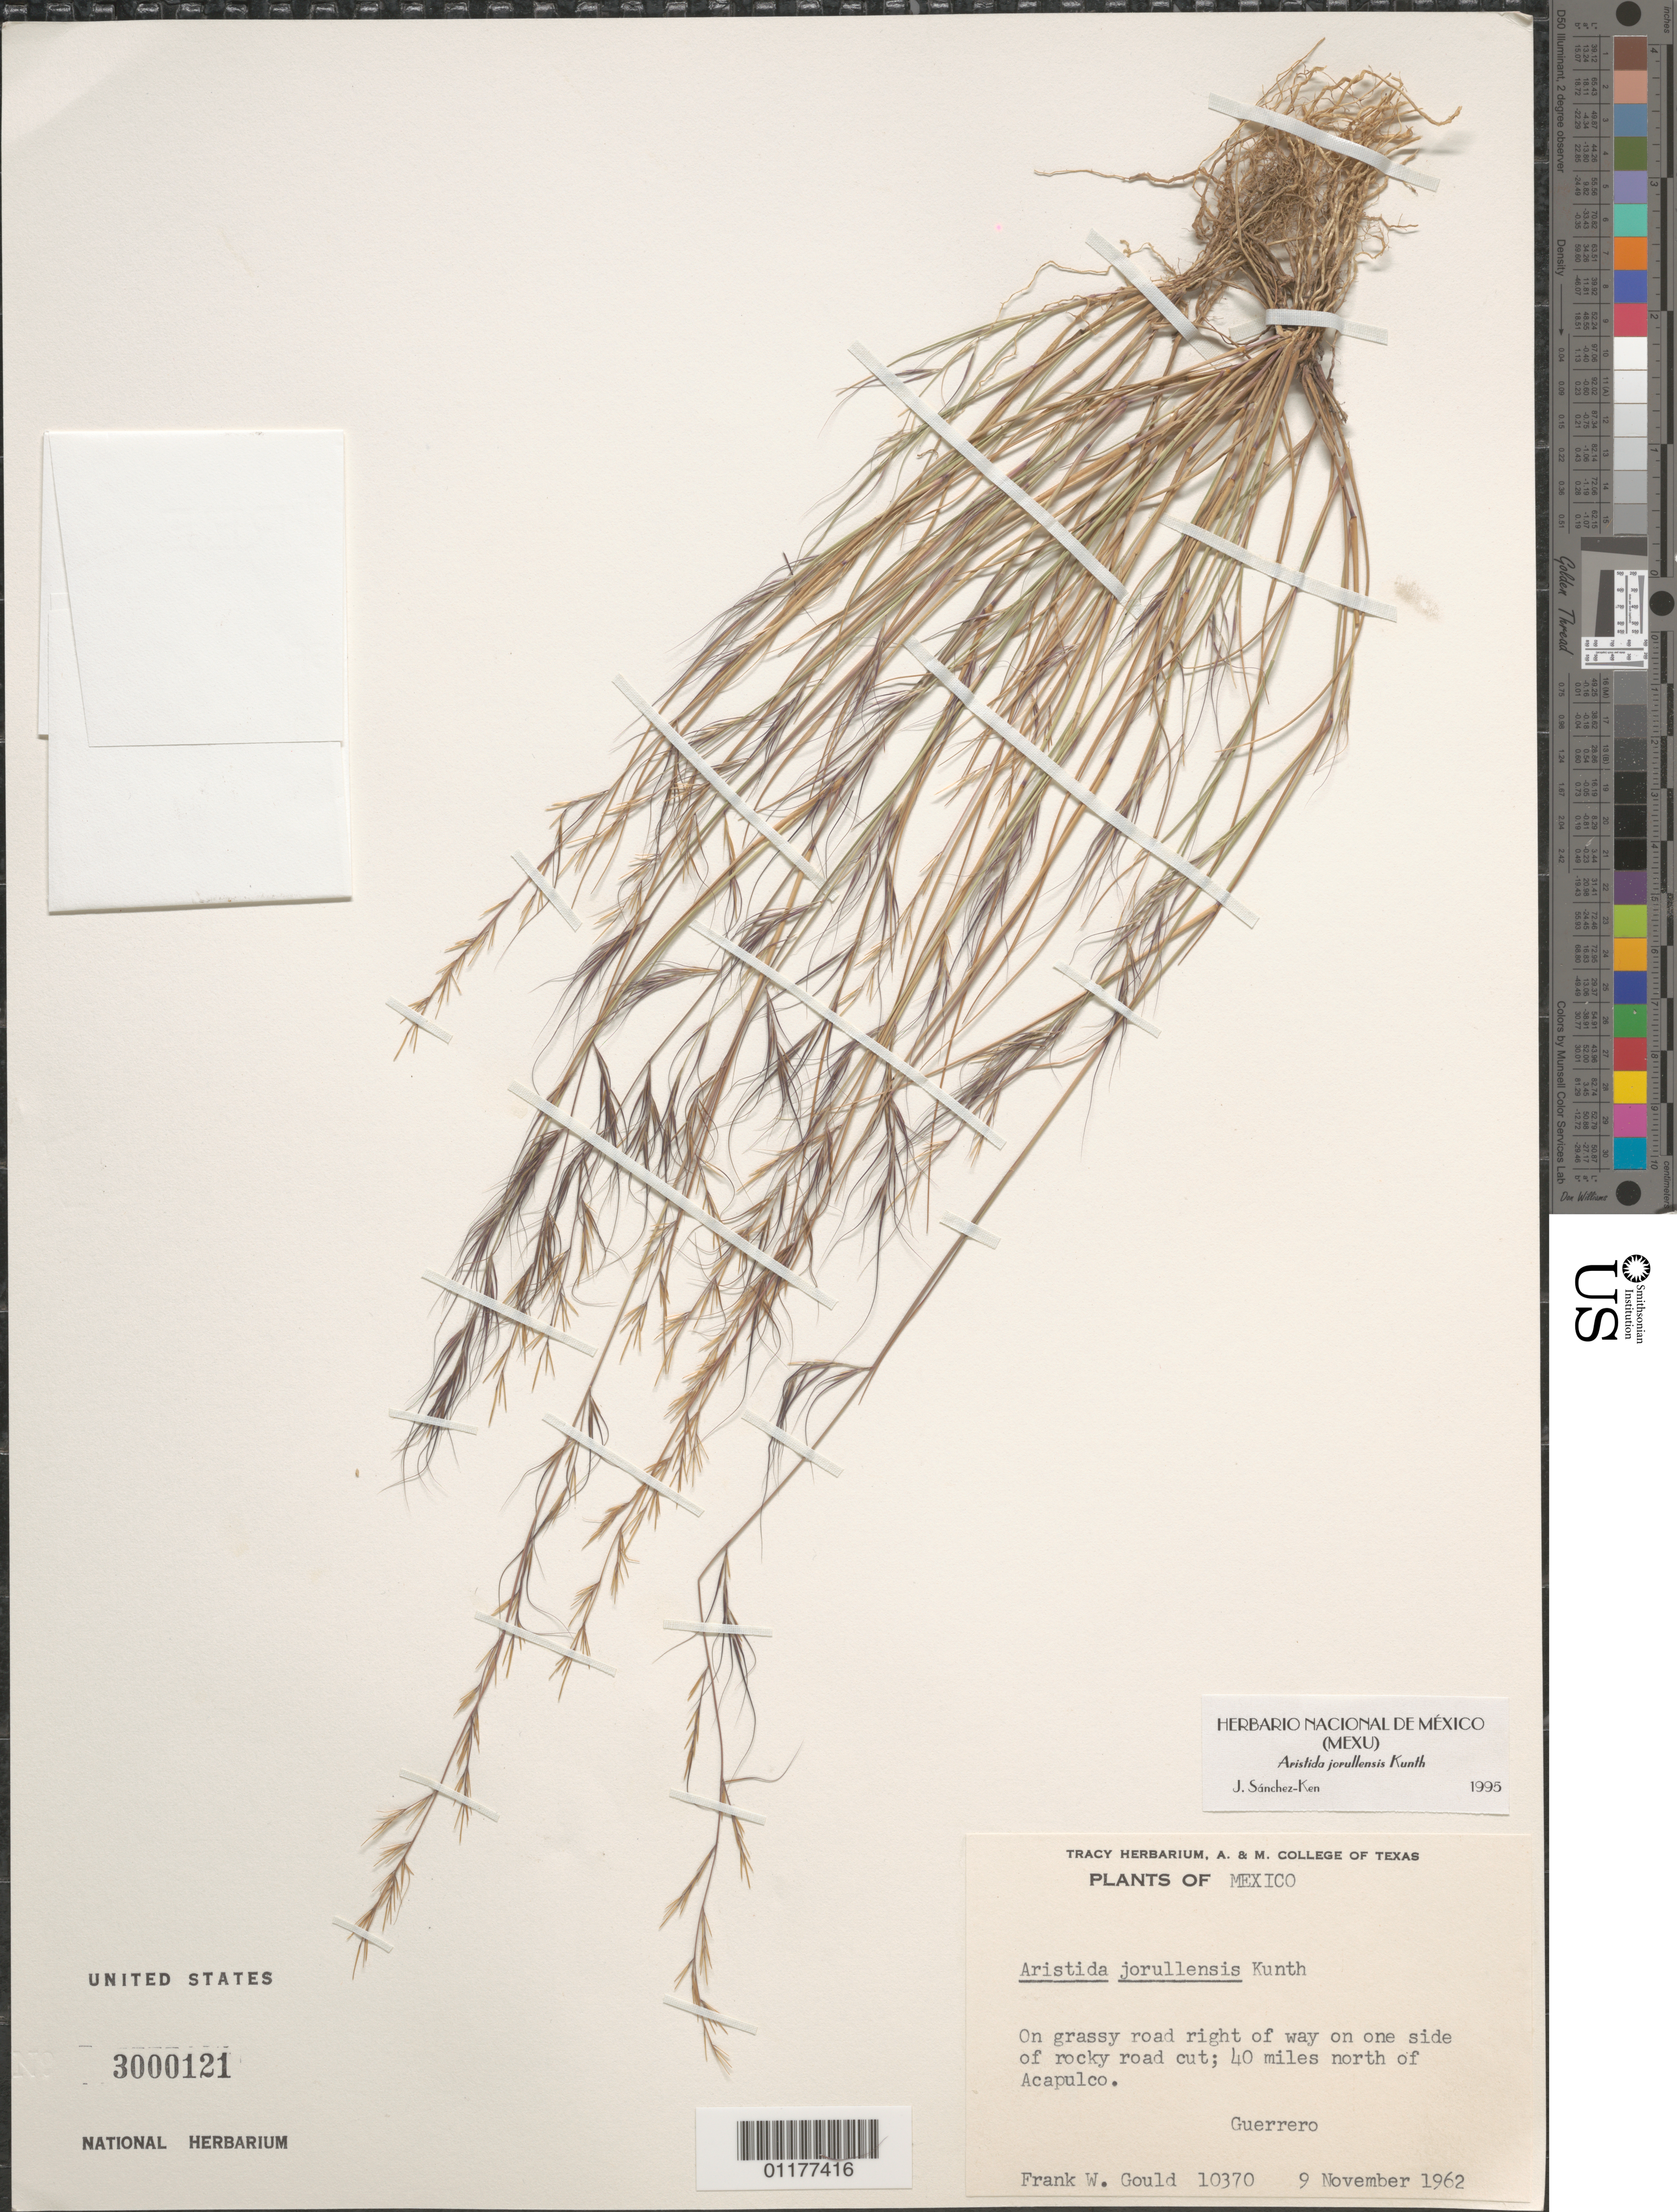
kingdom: Plantae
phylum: Tracheophyta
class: Liliopsida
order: Poales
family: Poaceae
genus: Aristida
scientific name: Aristida jorullensis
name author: Kunth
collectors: F. W. Gould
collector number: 10370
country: Mexico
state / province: Guerrero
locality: N of Acapulco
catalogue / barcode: US 3000121